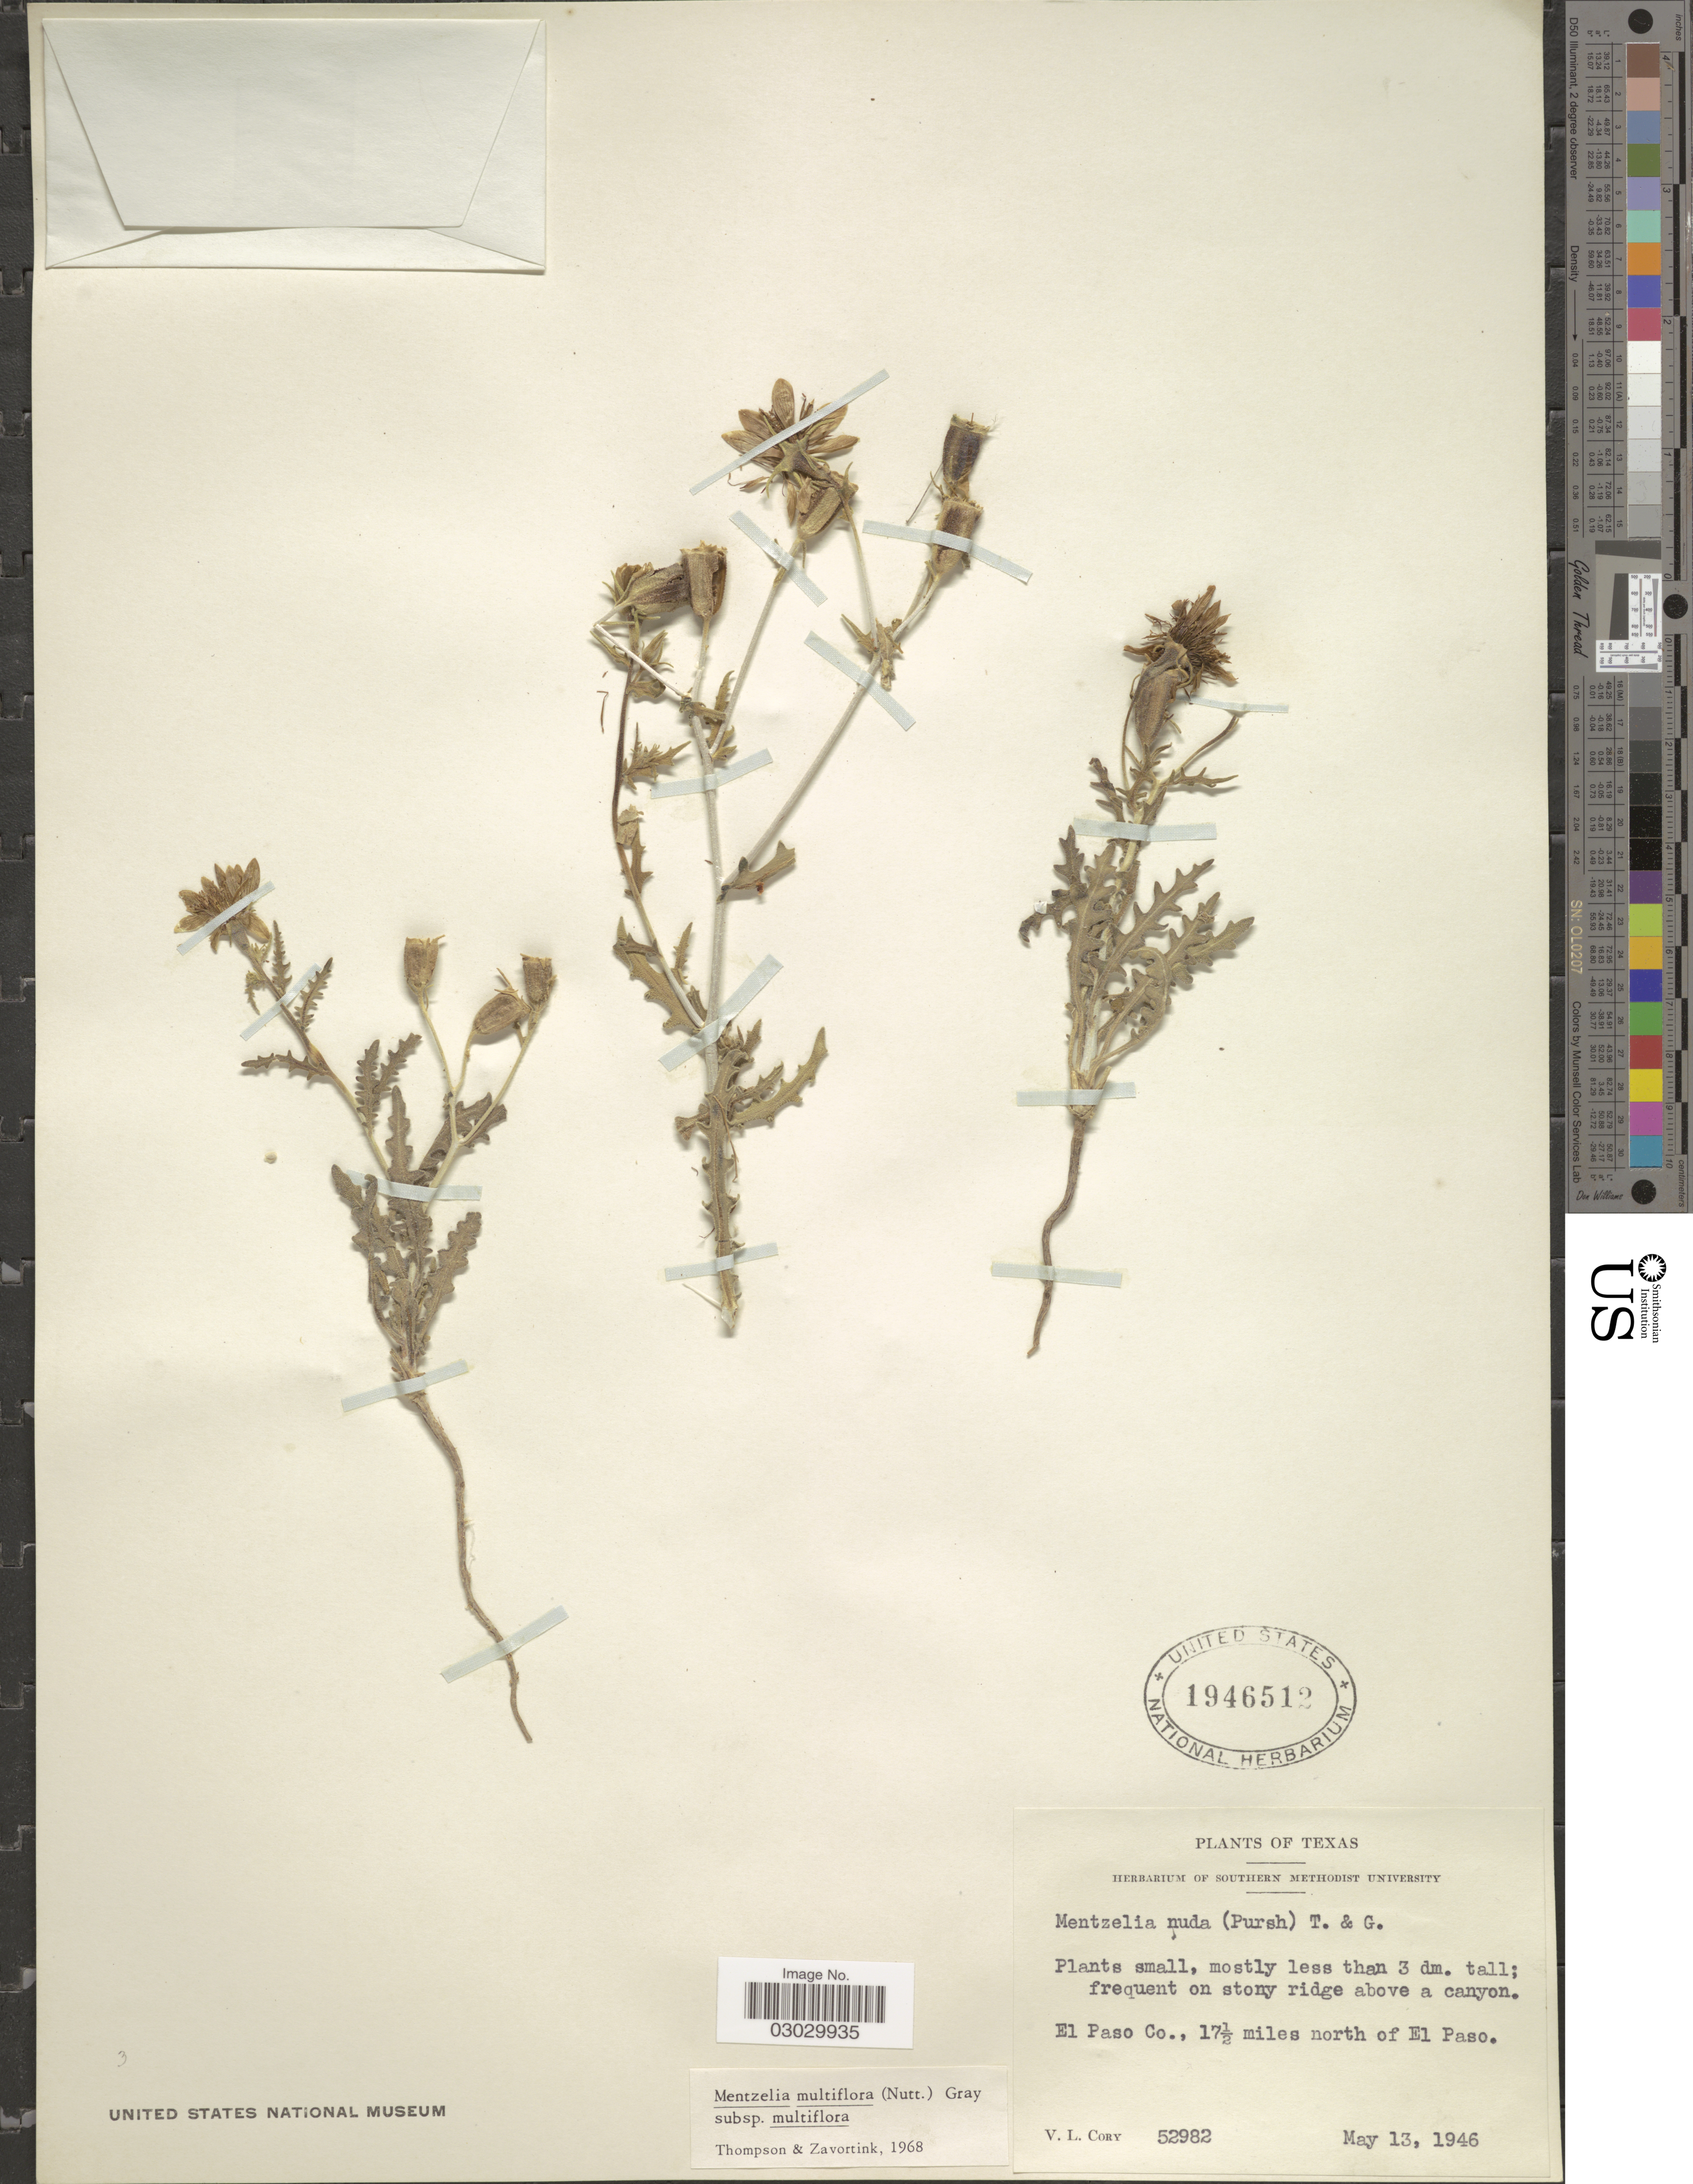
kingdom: Plantae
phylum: Tracheophyta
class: Magnoliopsida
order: Cornales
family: Loasaceae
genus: Mentzelia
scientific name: Mentzelia multiflora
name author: (Nutt.) A. Gray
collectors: V. Cory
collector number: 52982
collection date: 1946-05-13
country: United States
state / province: Texas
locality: El Paso Co., 17½ miles north of El Paso.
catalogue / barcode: US 1946512